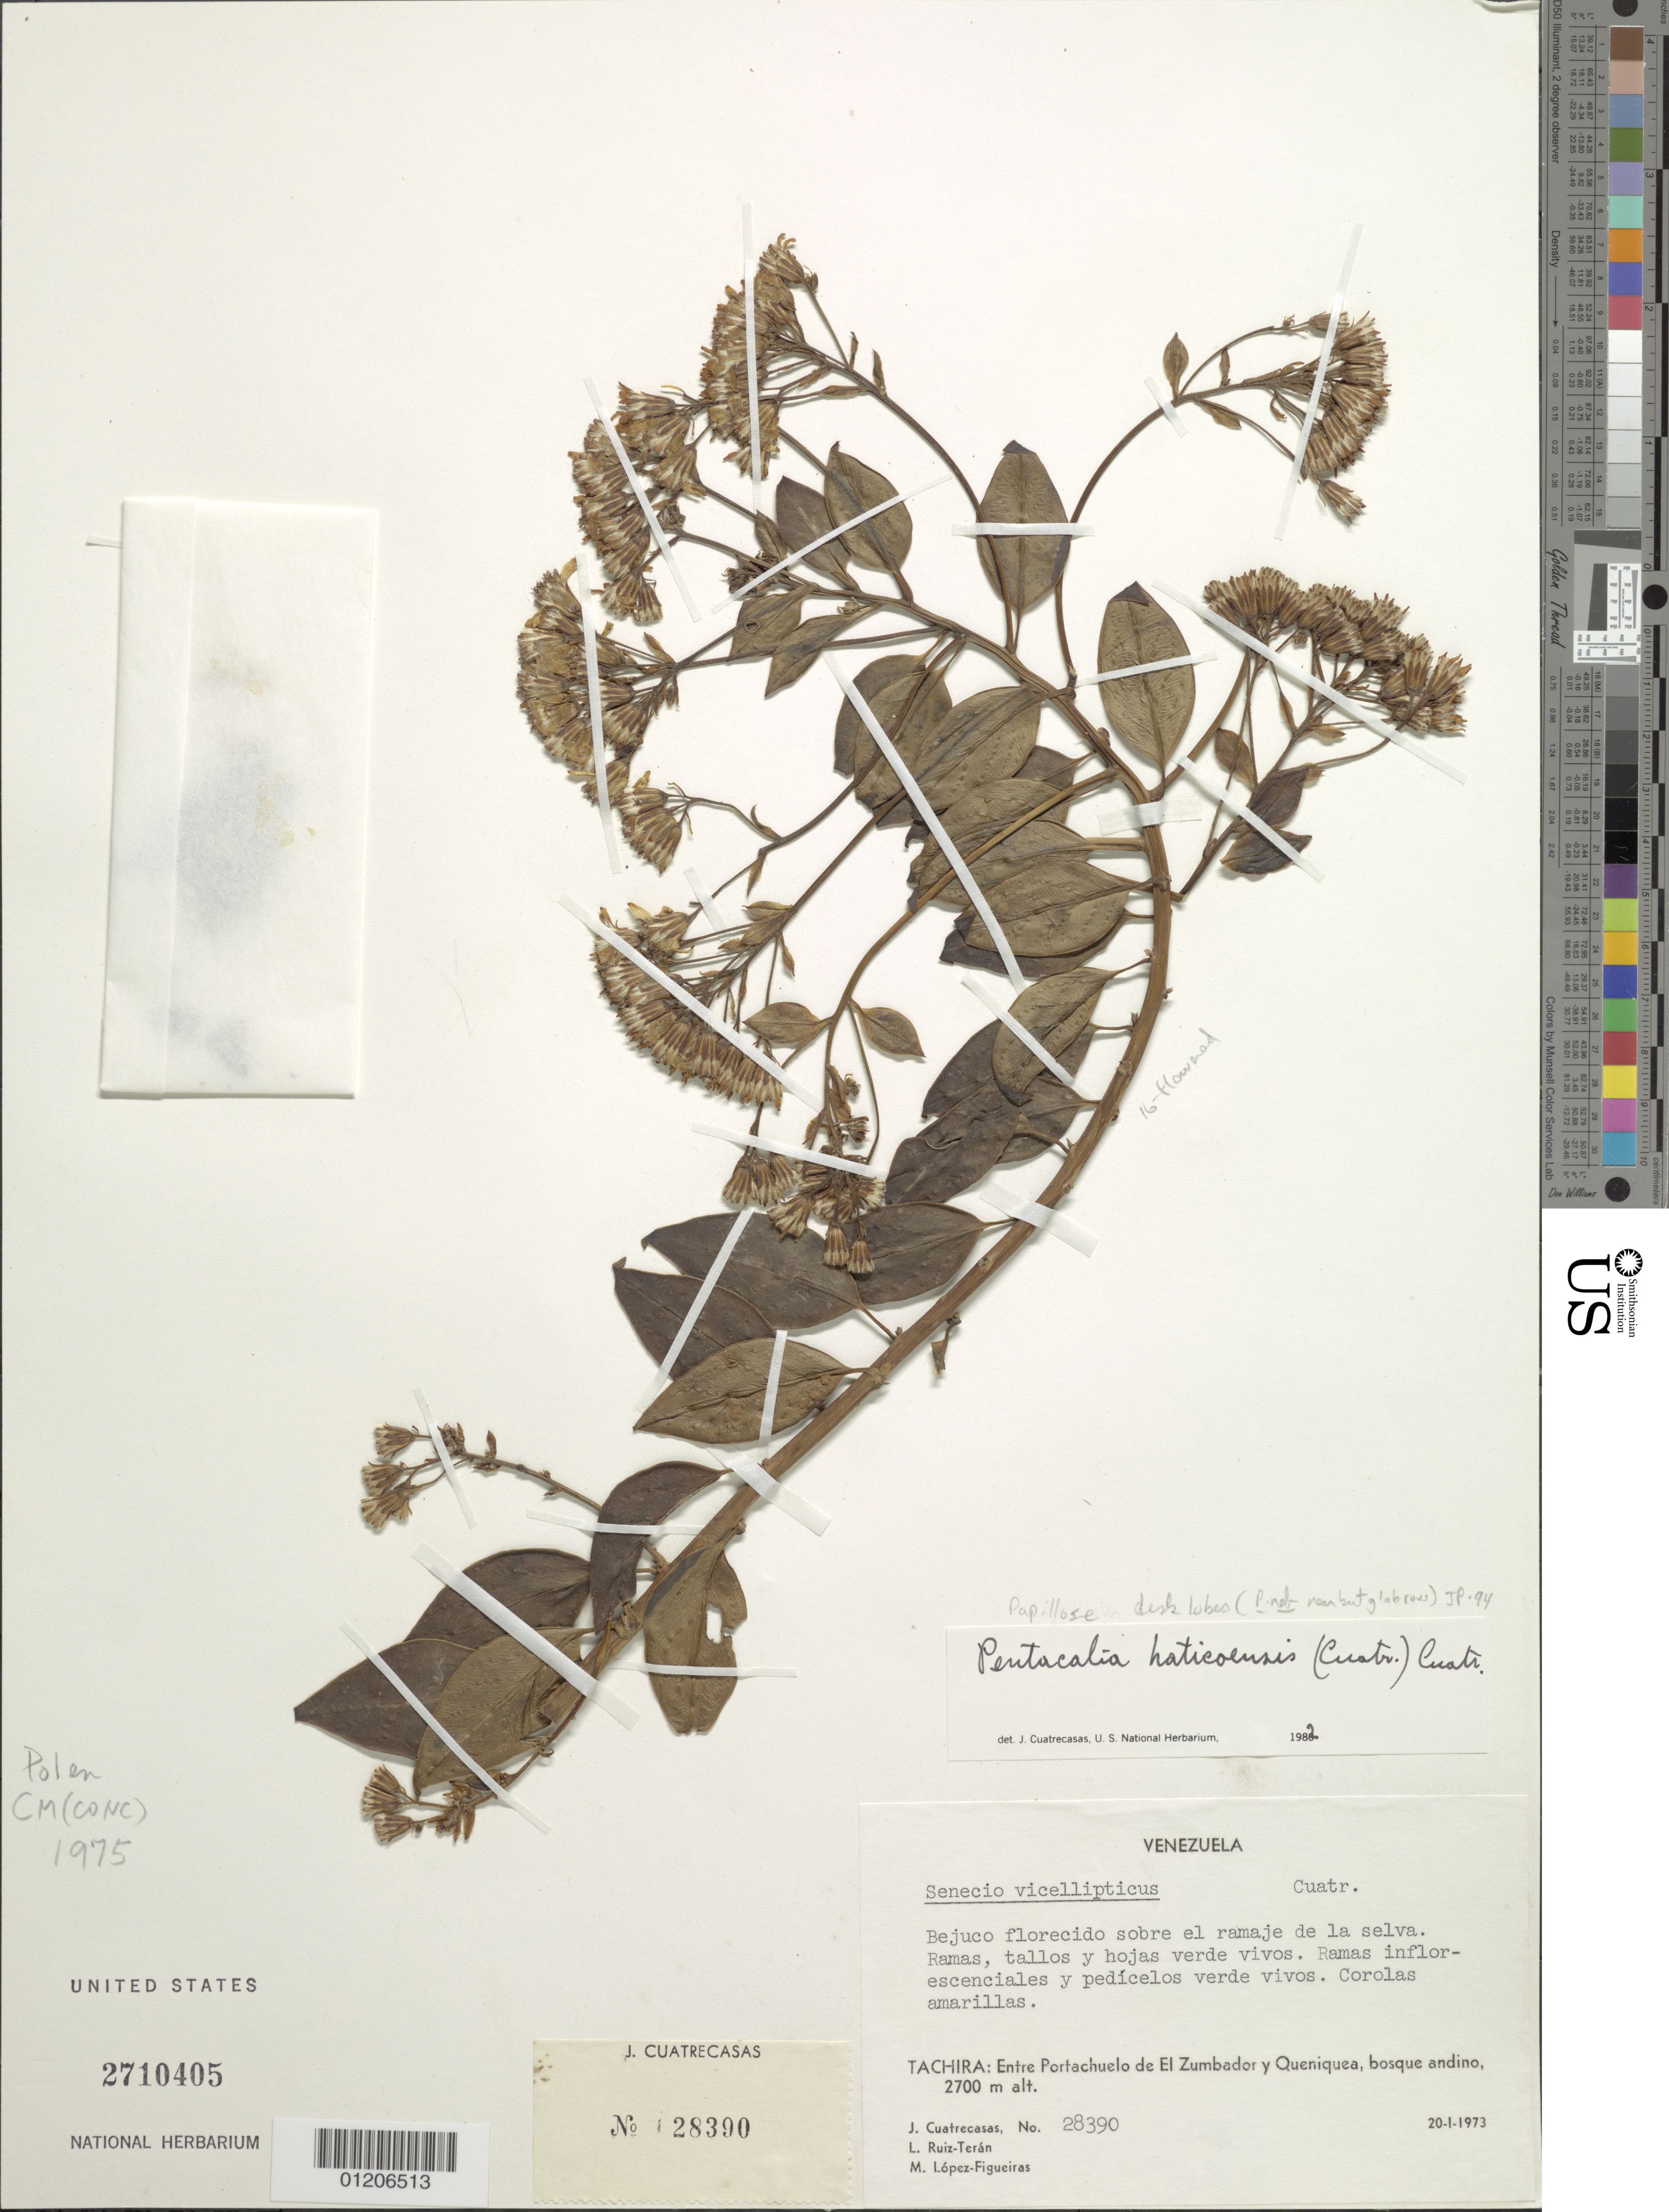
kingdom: Plantae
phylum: Tracheophyta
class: Magnoliopsida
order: Asterales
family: Asteraceae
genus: Pentacalia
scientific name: Pentacalia haticoensis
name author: (Cuatrec.) Cuatrec.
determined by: Cuatrecasas, J.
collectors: J. Cuatrecasas, L. E. Ruíz-Terán & M. López Figueiras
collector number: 28390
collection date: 1973-01-20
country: Venezuela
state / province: Táchira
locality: Entre Portachuelo de El Zumbador y Queniquea, bosque andino.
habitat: bosque andino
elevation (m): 2700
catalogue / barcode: US 2710405